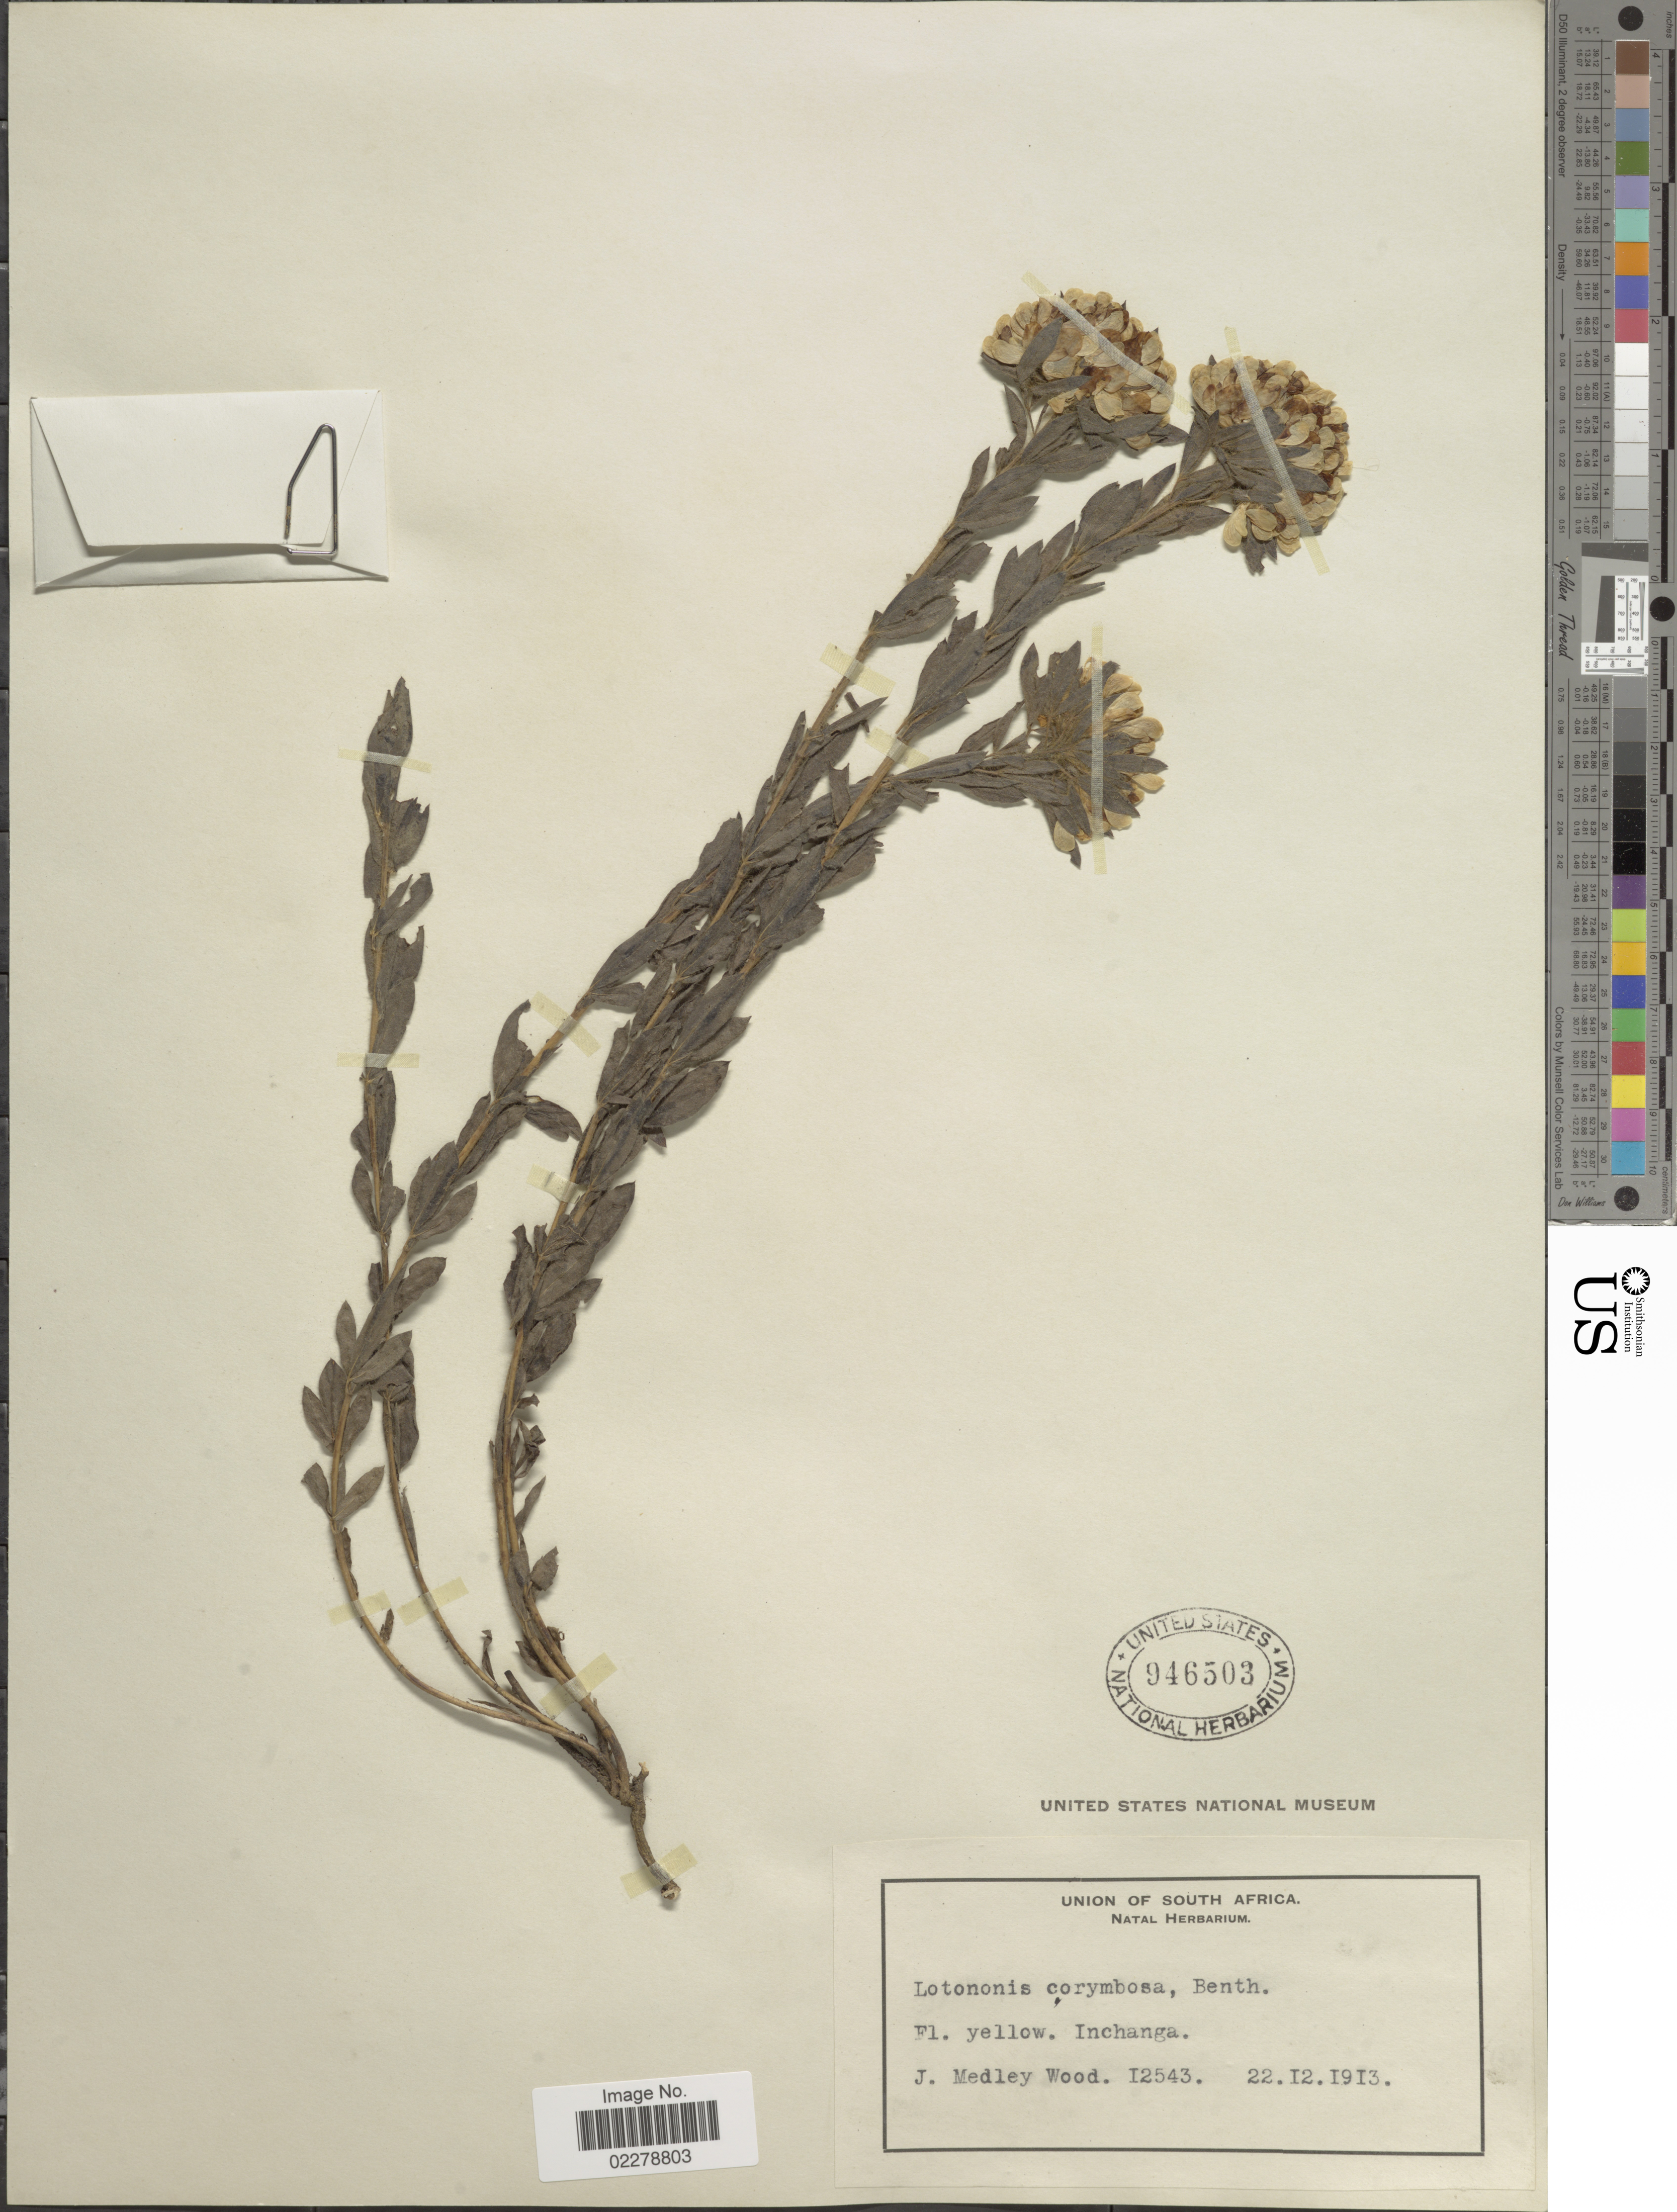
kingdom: Plantae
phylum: Tracheophyta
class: Magnoliopsida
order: Fabales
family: Fabaceae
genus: Lotononis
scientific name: Lotononis corymbosa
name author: Benth.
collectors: J. Medley Wood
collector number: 12543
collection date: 1913-12-22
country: South Africa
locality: Ichanga.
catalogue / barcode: US 946503